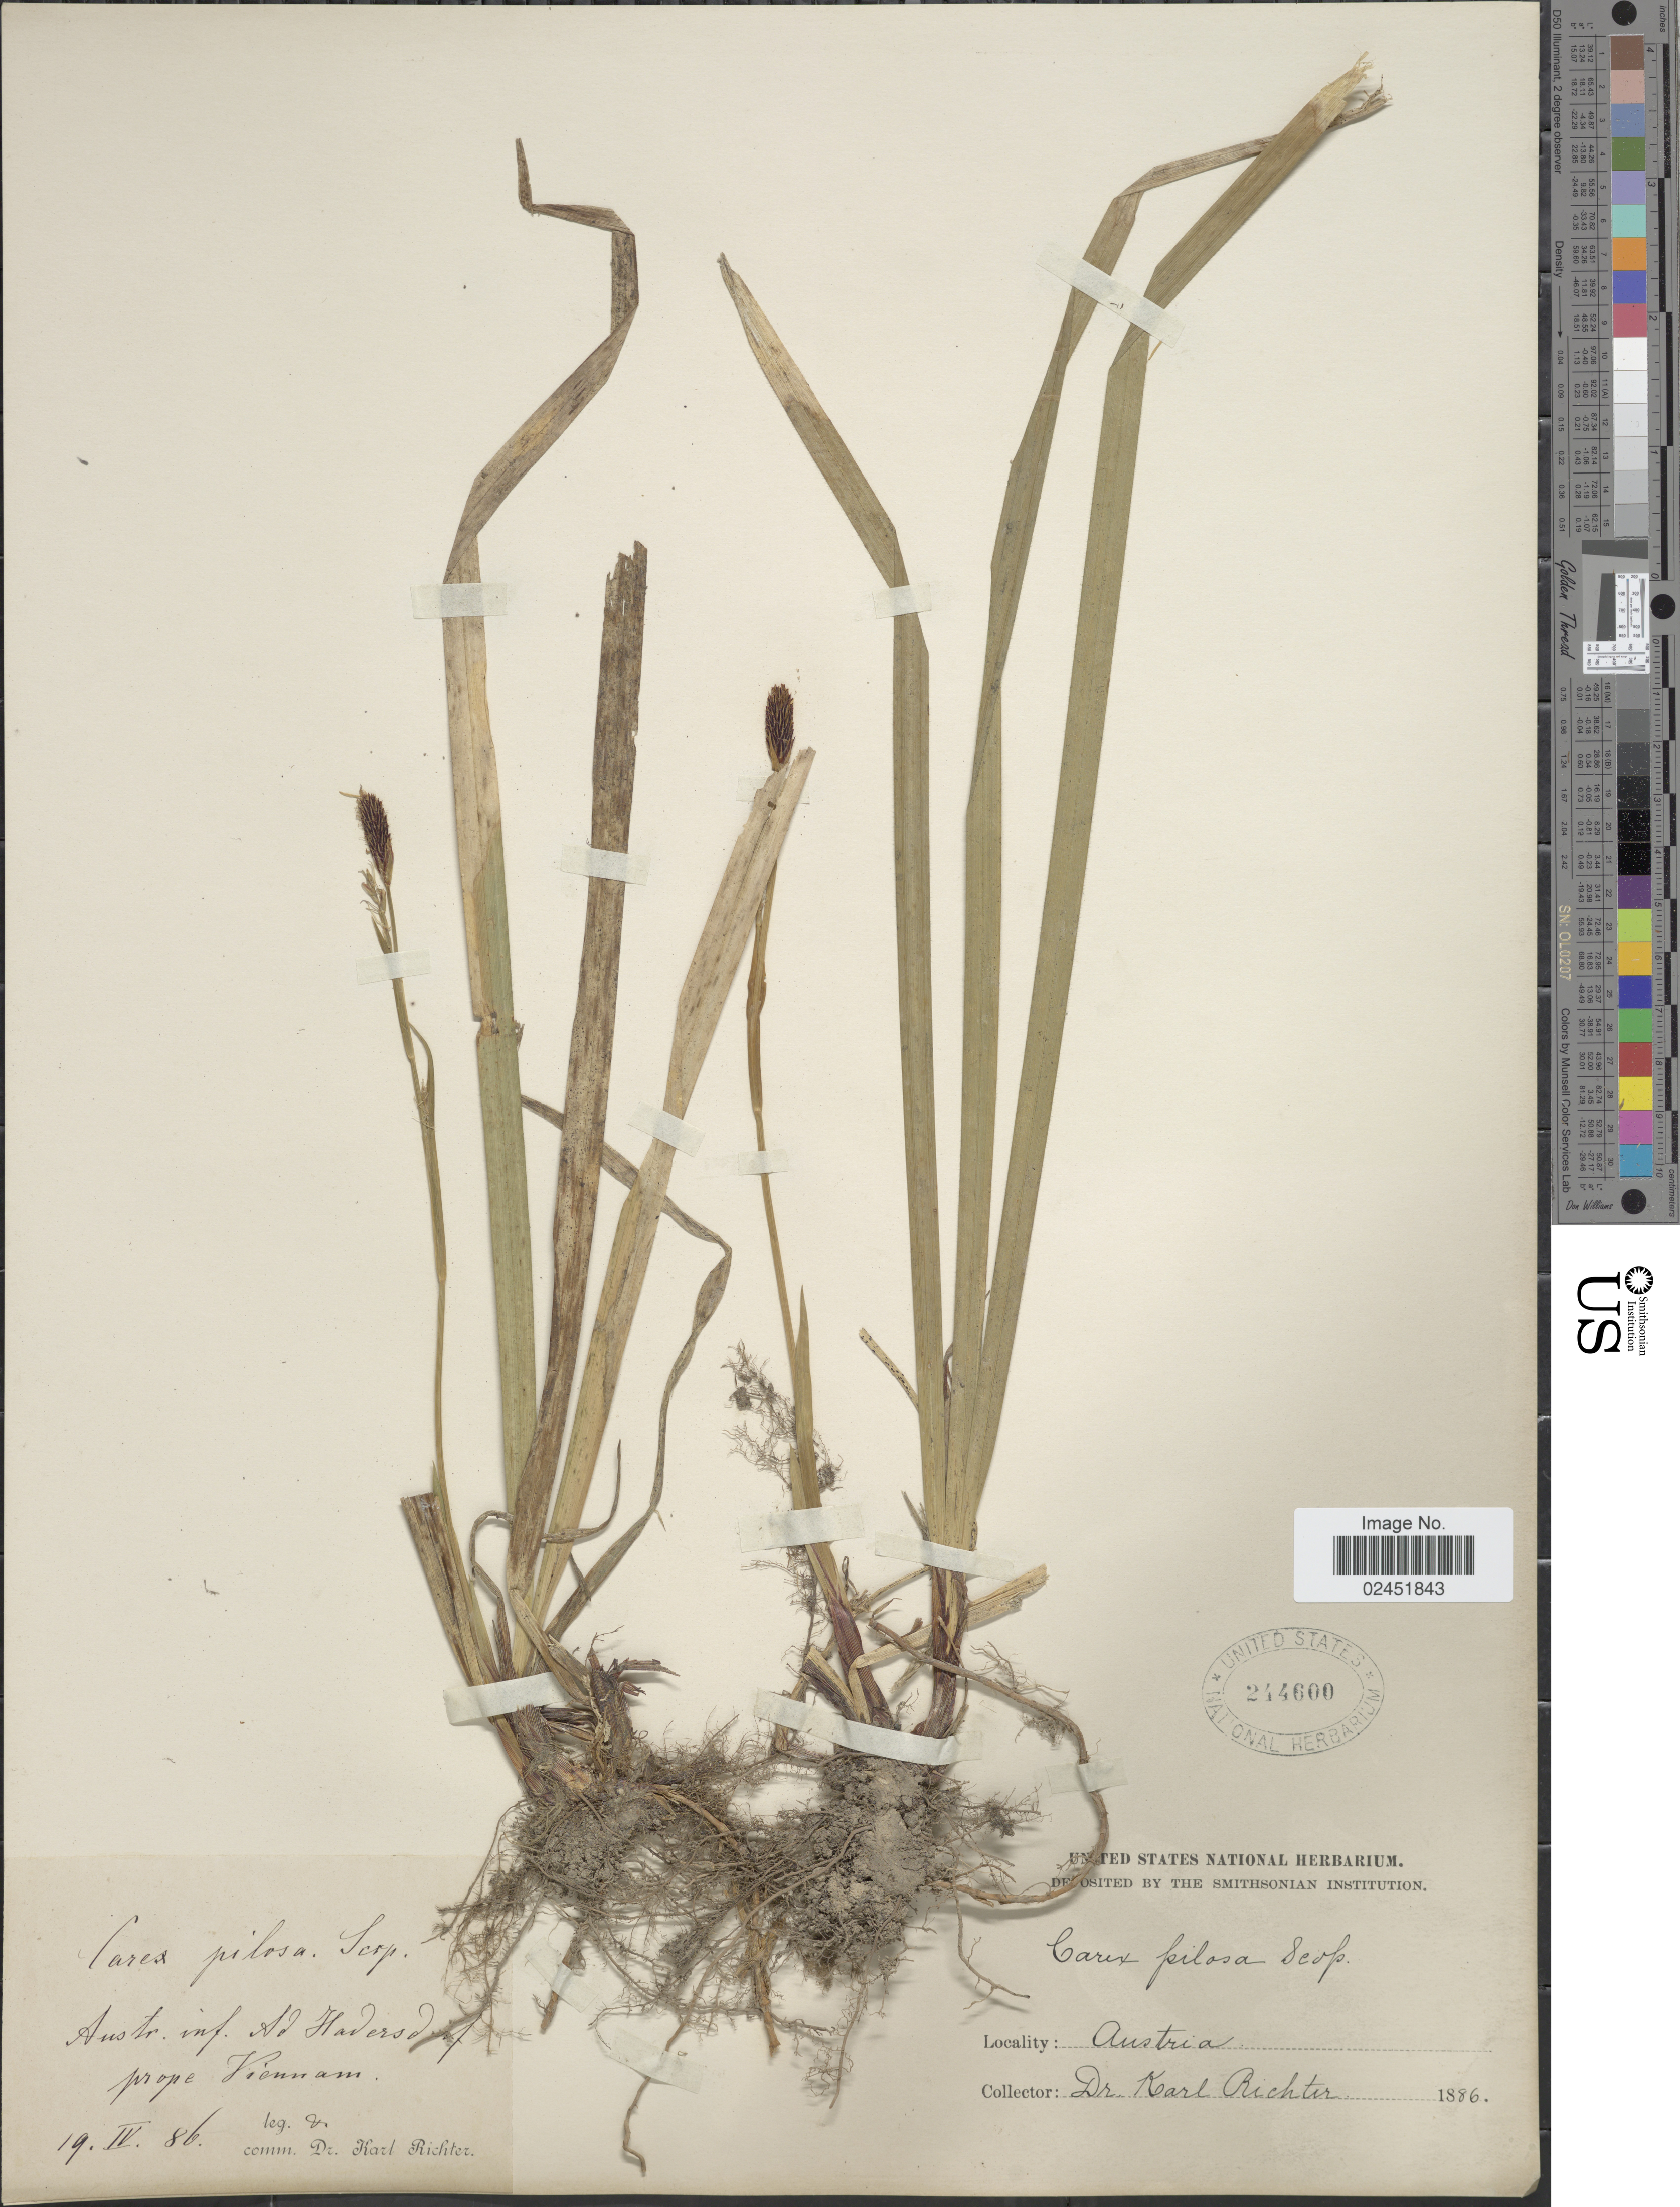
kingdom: Plantae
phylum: Tracheophyta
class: Liliopsida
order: Poales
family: Cyperaceae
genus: Carex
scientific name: Carex pilosa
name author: Scop.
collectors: K. Richter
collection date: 1886-04-19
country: Austria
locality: Austr. inf. Ad Hadersd of prope Viennam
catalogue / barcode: US 244600